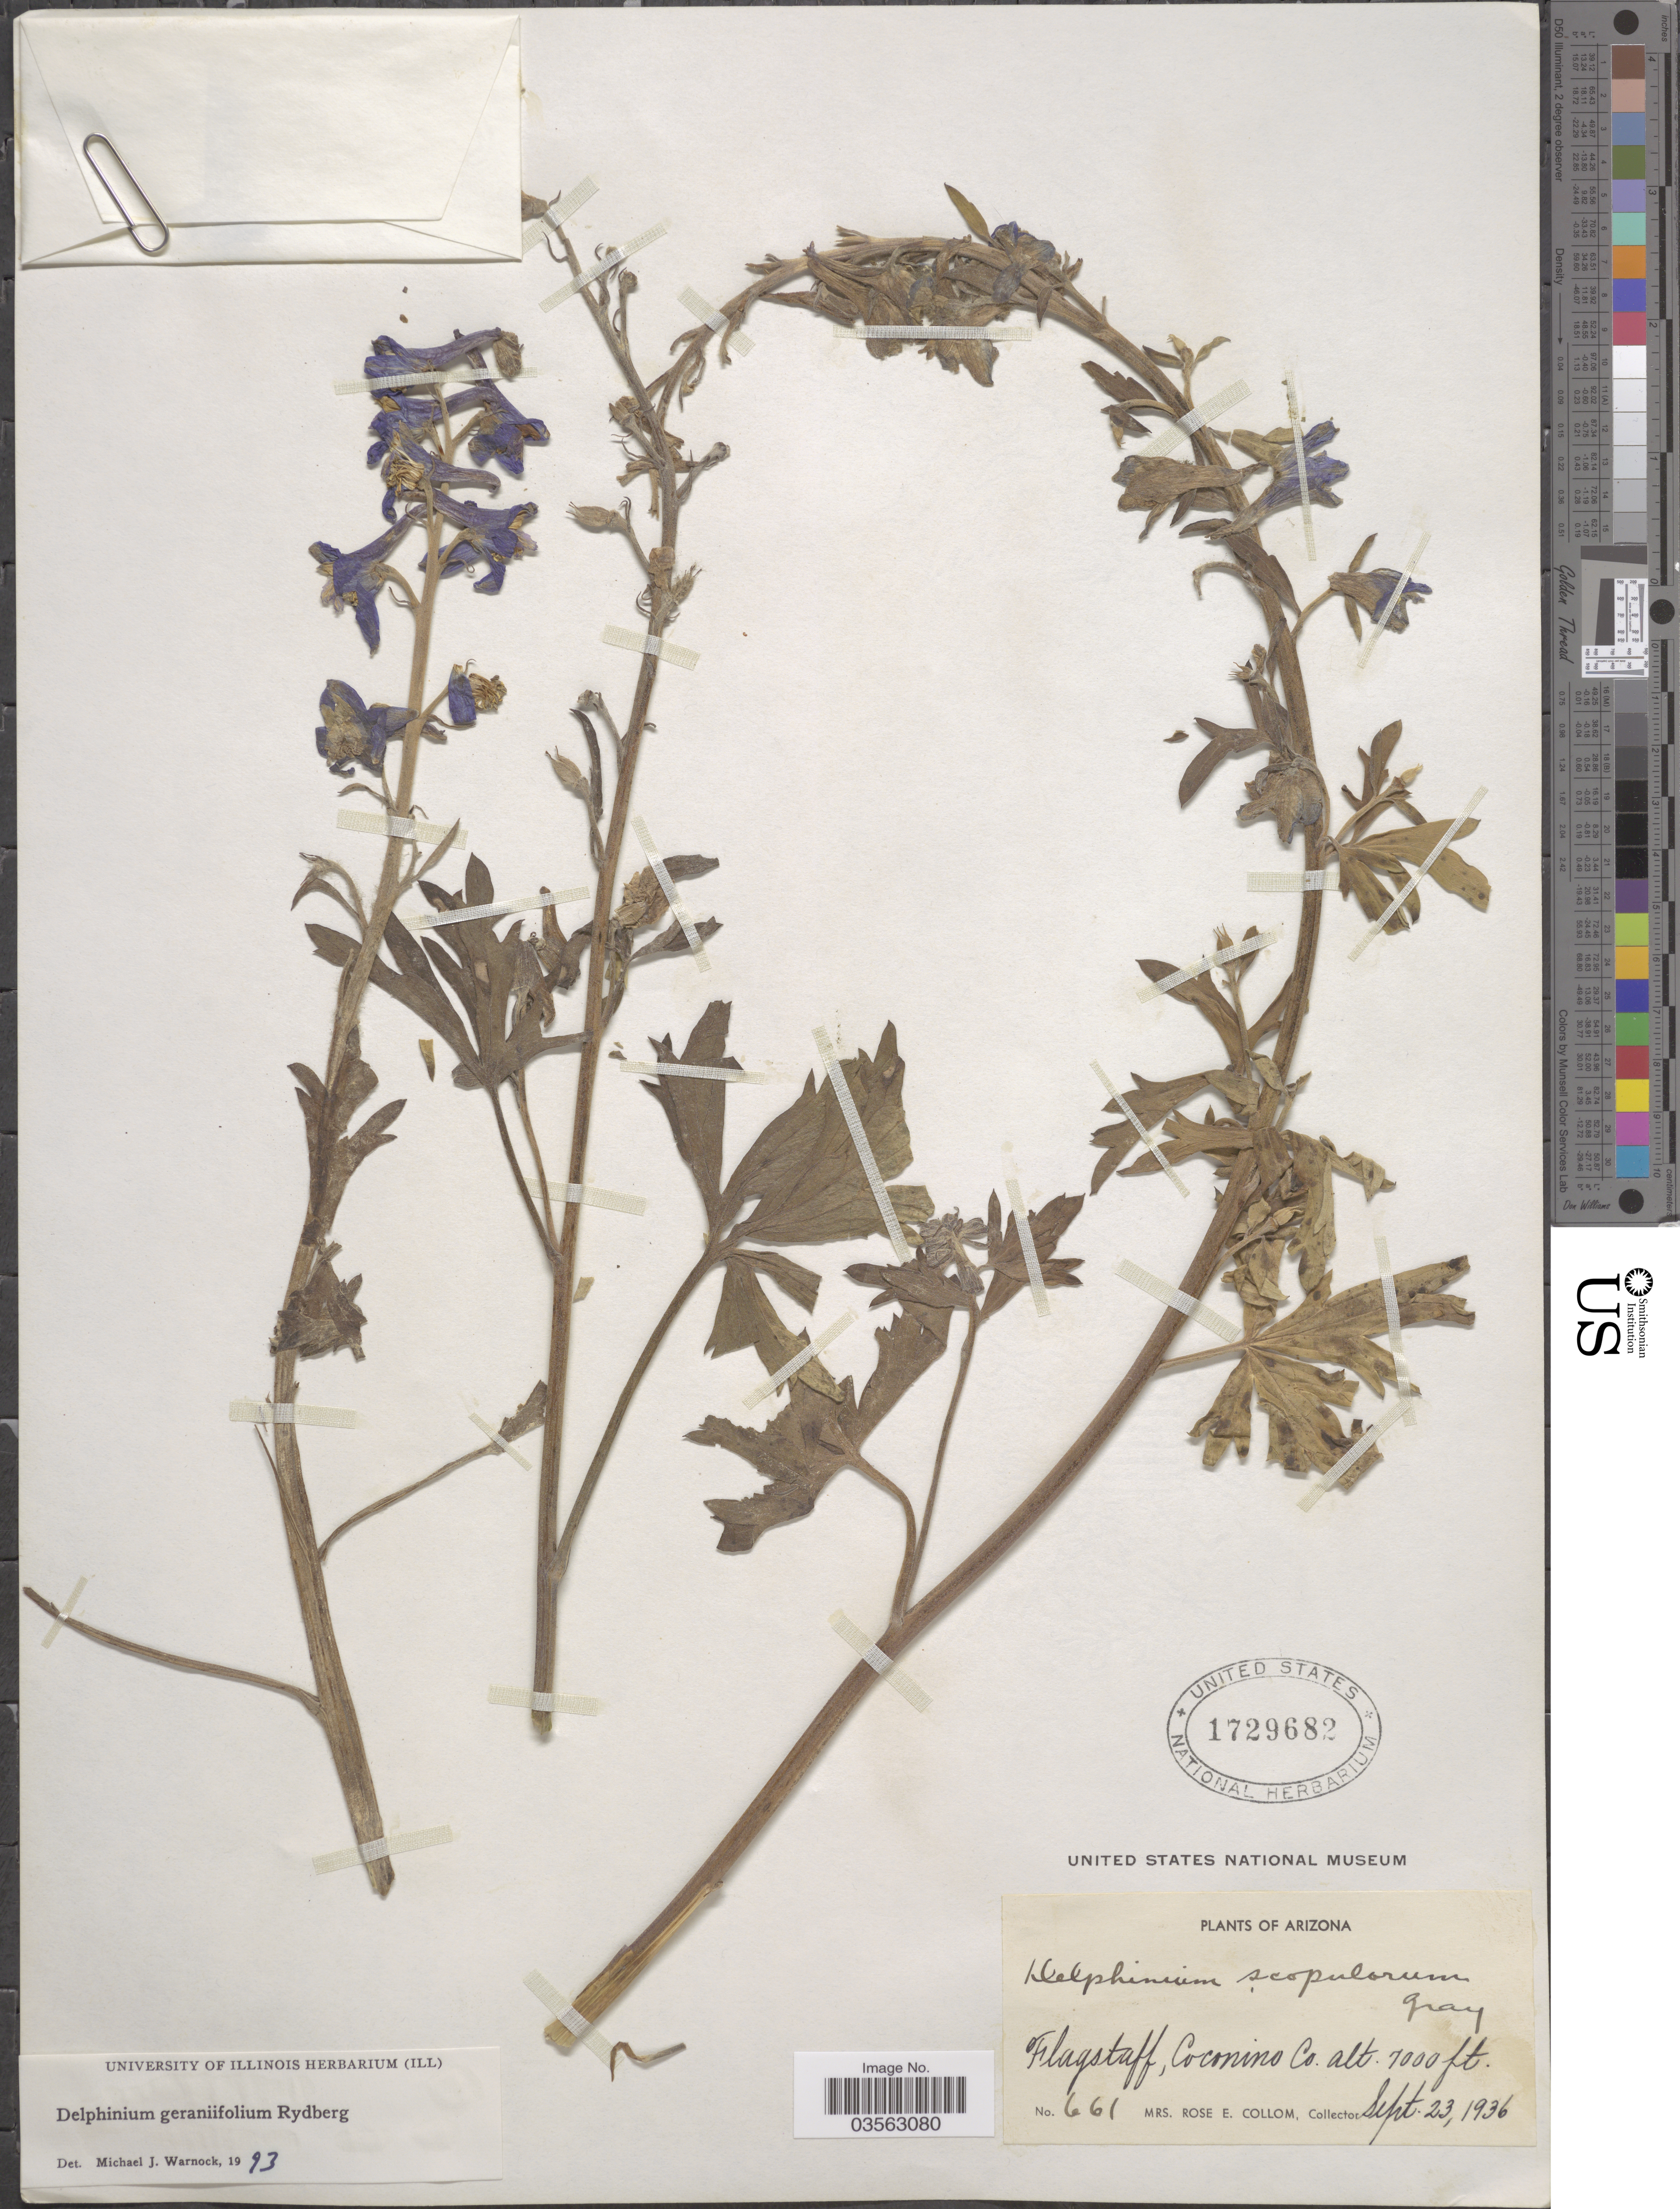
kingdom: Plantae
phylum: Tracheophyta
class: Magnoliopsida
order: Ranunculales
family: Ranunculaceae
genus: Delphinium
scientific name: Delphinium geraniifolium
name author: Rydb.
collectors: R. E. Collom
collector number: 661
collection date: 1936-09-23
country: United States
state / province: Arizona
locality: Flagstaff, Coconino Co.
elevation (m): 2134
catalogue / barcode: US 1729682